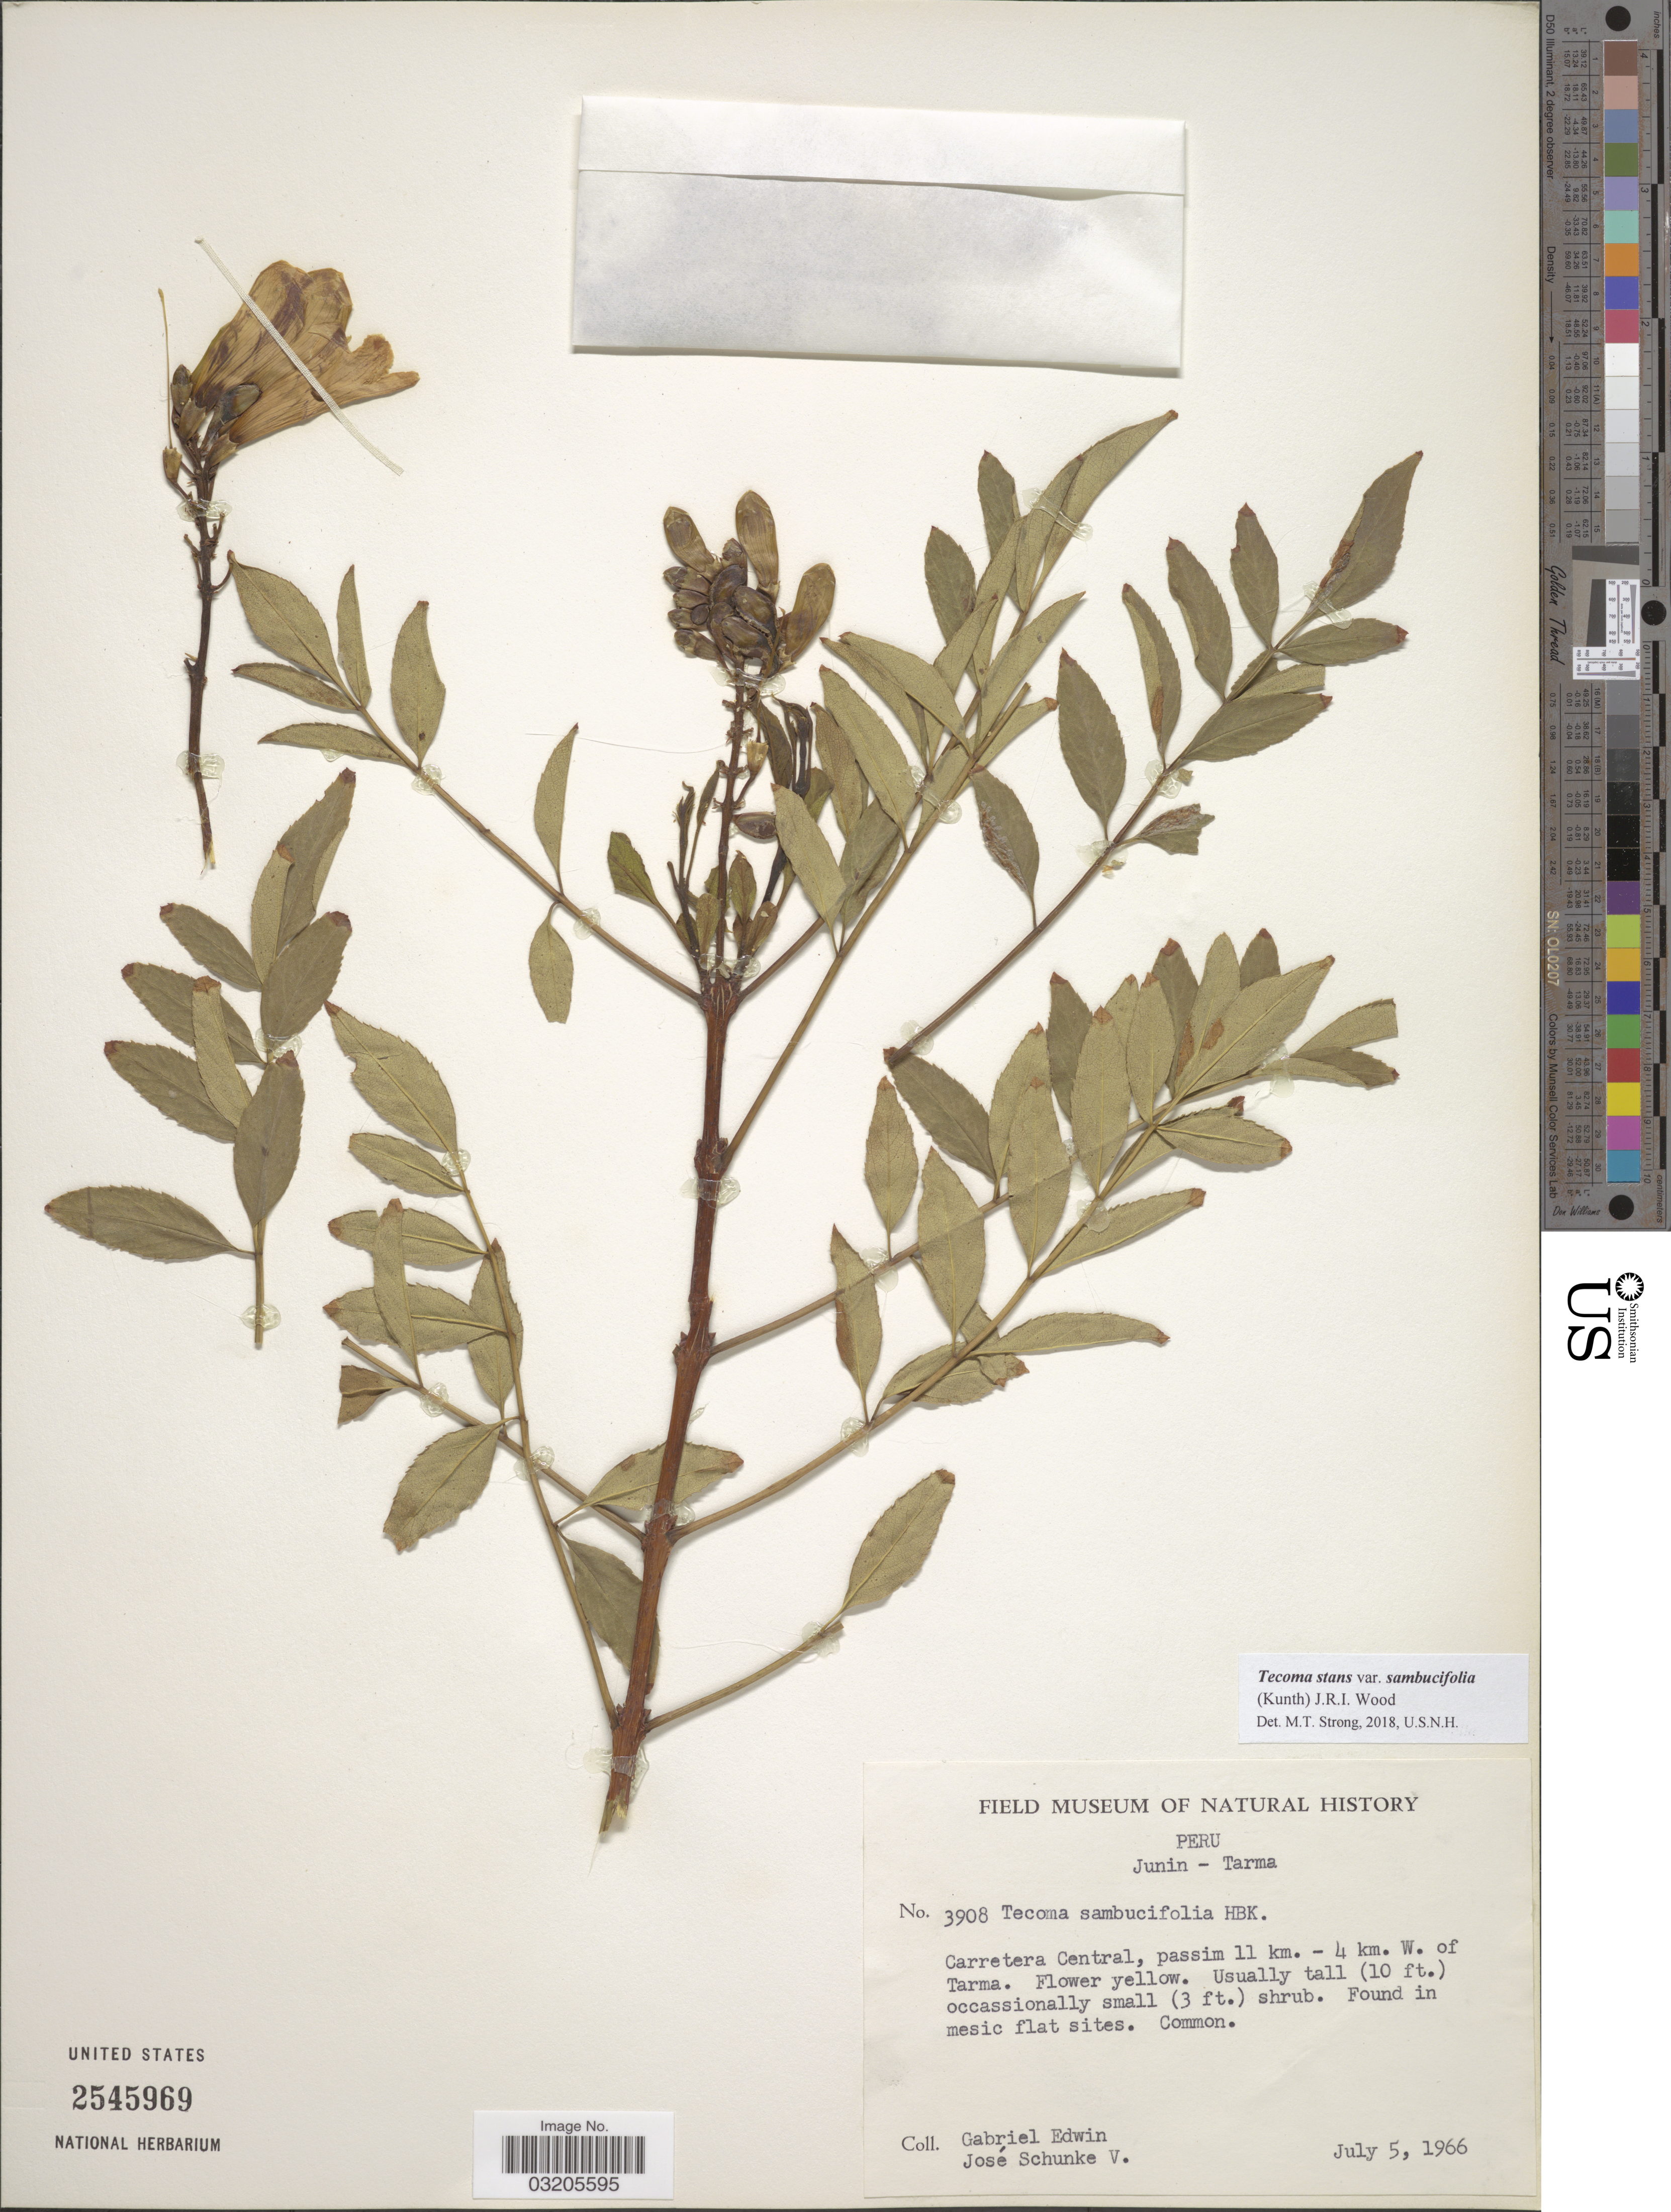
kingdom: Plantae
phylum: Tracheophyta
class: Magnoliopsida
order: Lamiales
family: Bignoniaceae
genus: Tecoma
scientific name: Tecoma stans var. sambucifolia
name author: (Kunth) J.R.I. Wood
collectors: G. Edwin & J. Schunke Vigo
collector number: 3908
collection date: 1966-07-05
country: Peru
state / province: Junín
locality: Tarma. Carretera Central, passim 11 km. - 4 km. W. of Tarma.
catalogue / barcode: US 2545969